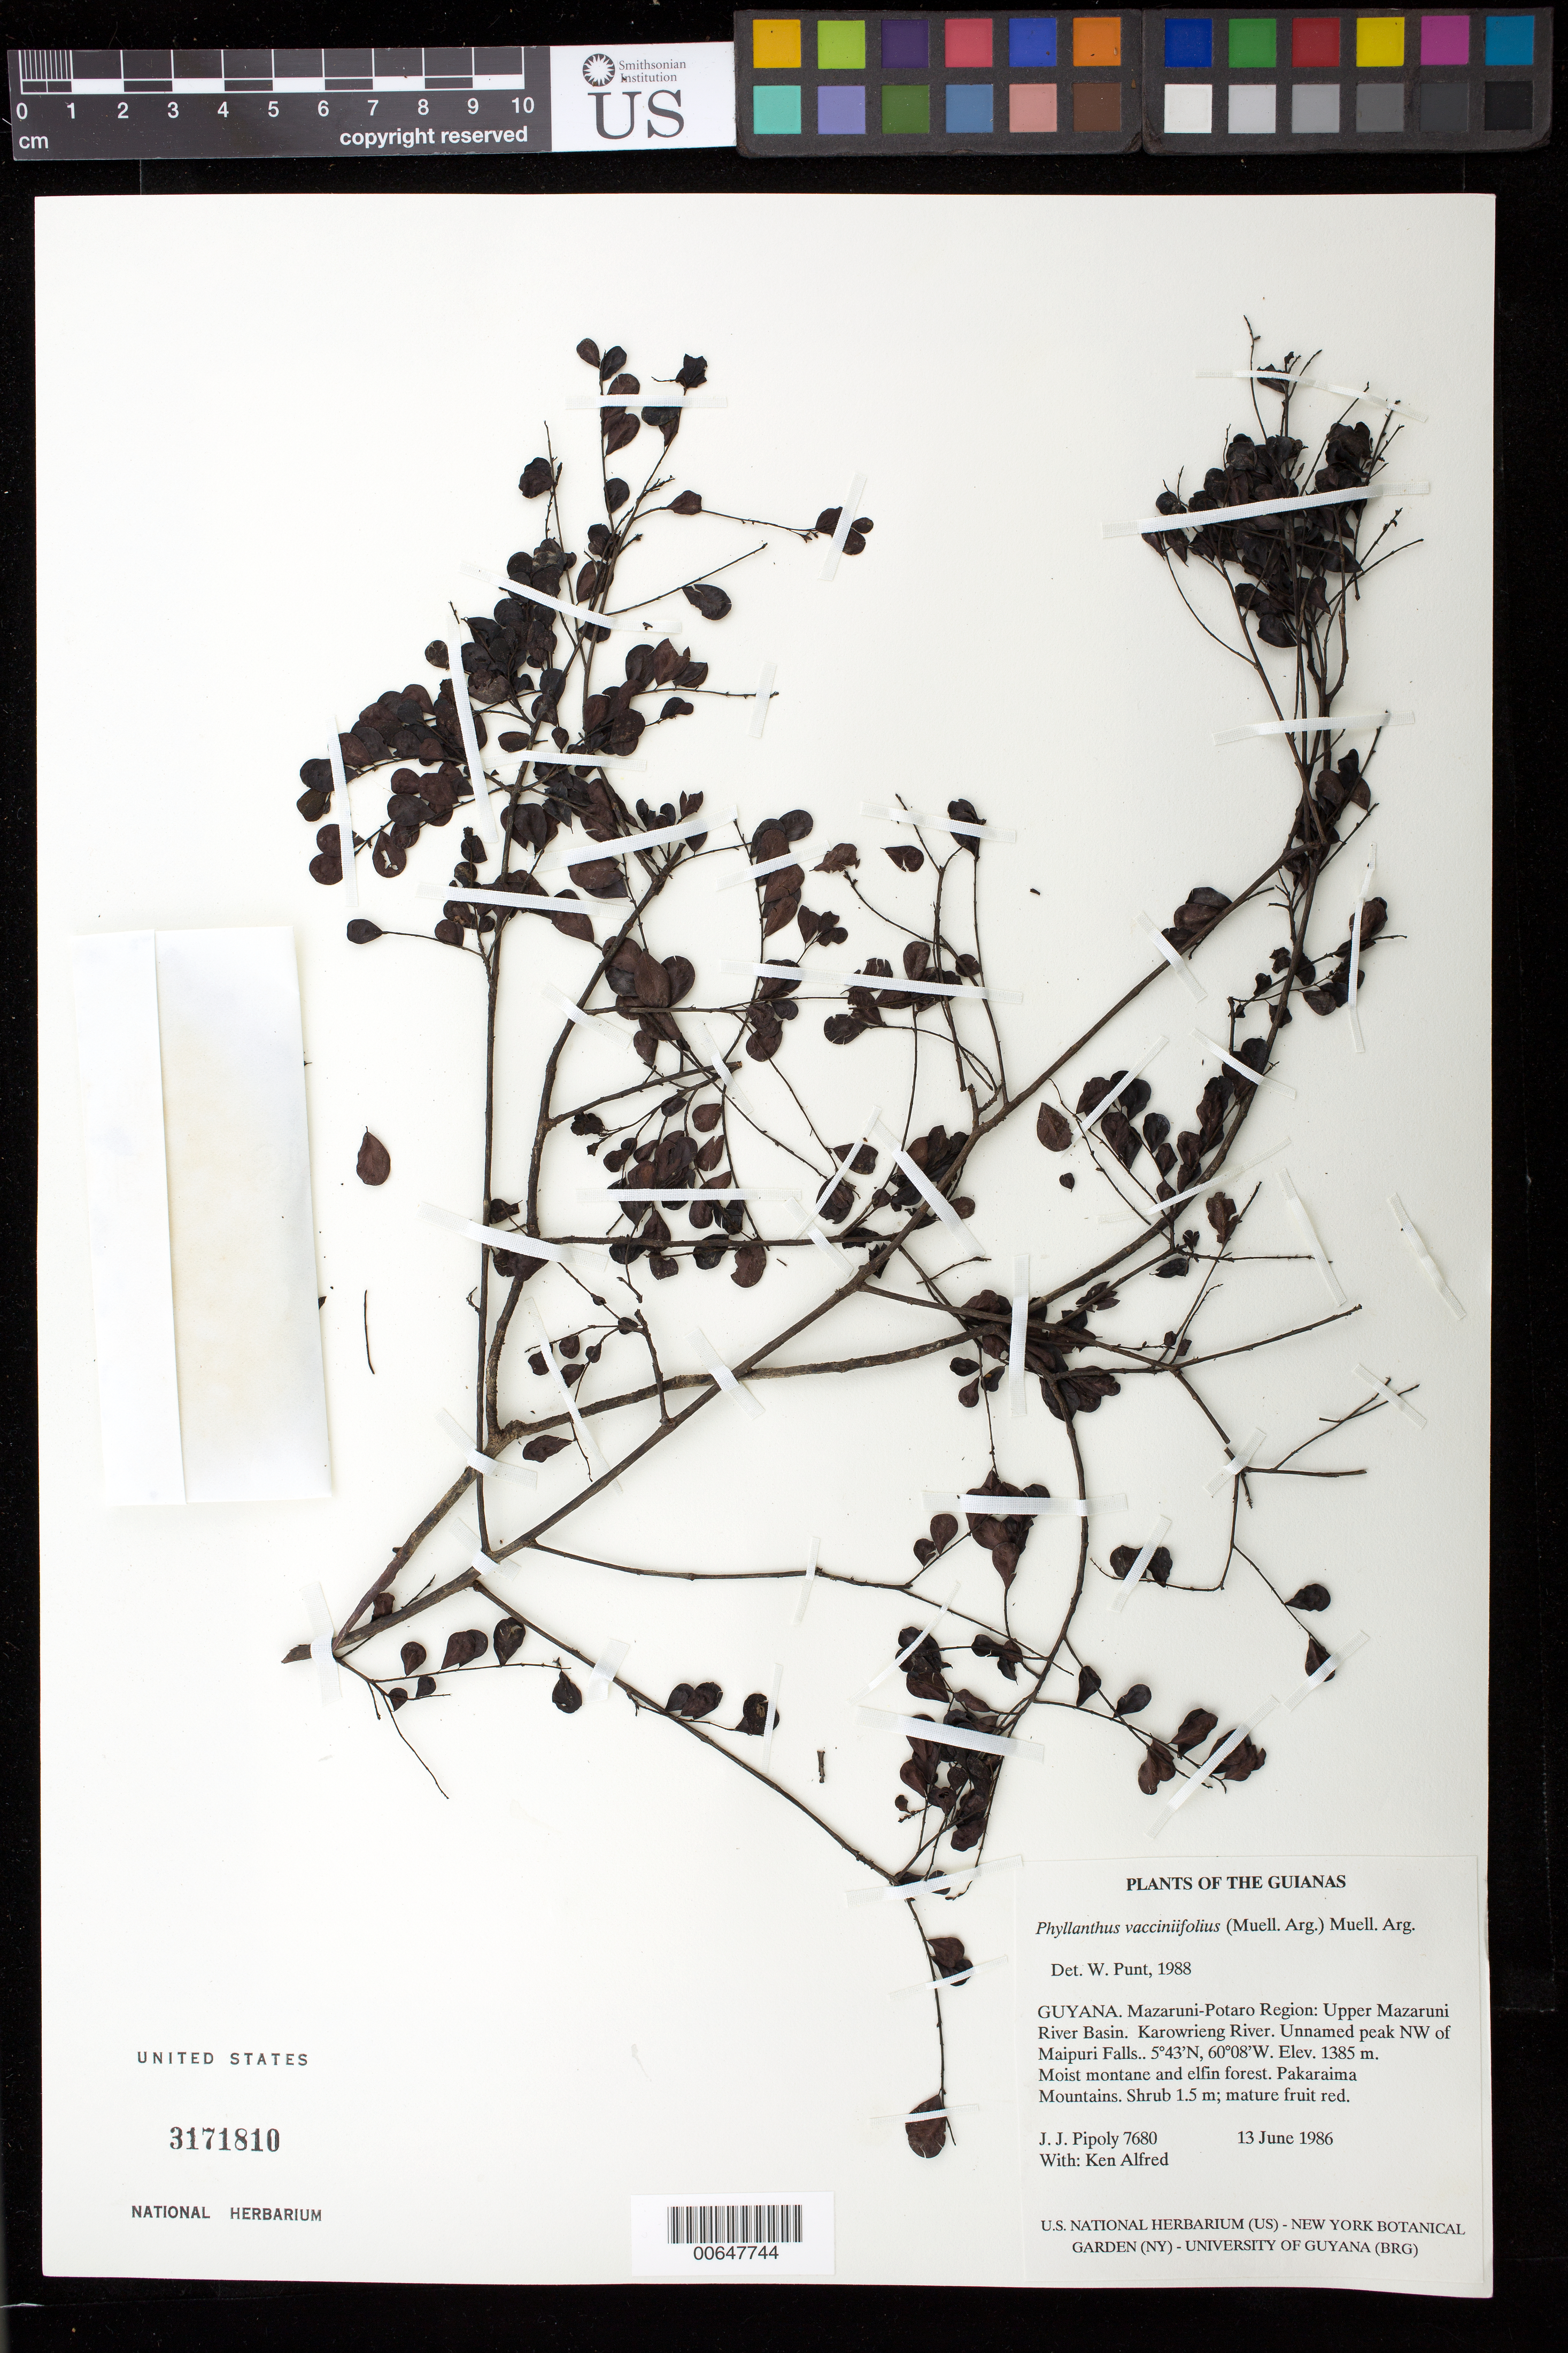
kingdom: Plantae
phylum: Tracheophyta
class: Magnoliopsida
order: Malpighiales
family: Phyllanthaceae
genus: Phyllanthus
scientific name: Phyllanthus vacciniifolius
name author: (Müll. Arg.) Müll. Arg.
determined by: Punt, W.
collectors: J. J. Pipoly & K. Alfred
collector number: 7680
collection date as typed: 13 June 1986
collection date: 1986-06-13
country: Guyana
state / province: Cuyuni-Mazaruni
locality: Pakaraima Mts. Upper Mazaruni River Basin. Karowrieng River. Unnamed peak NW of Maipuri Falls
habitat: Moist montane and elfin forest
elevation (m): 1385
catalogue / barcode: US 3171810